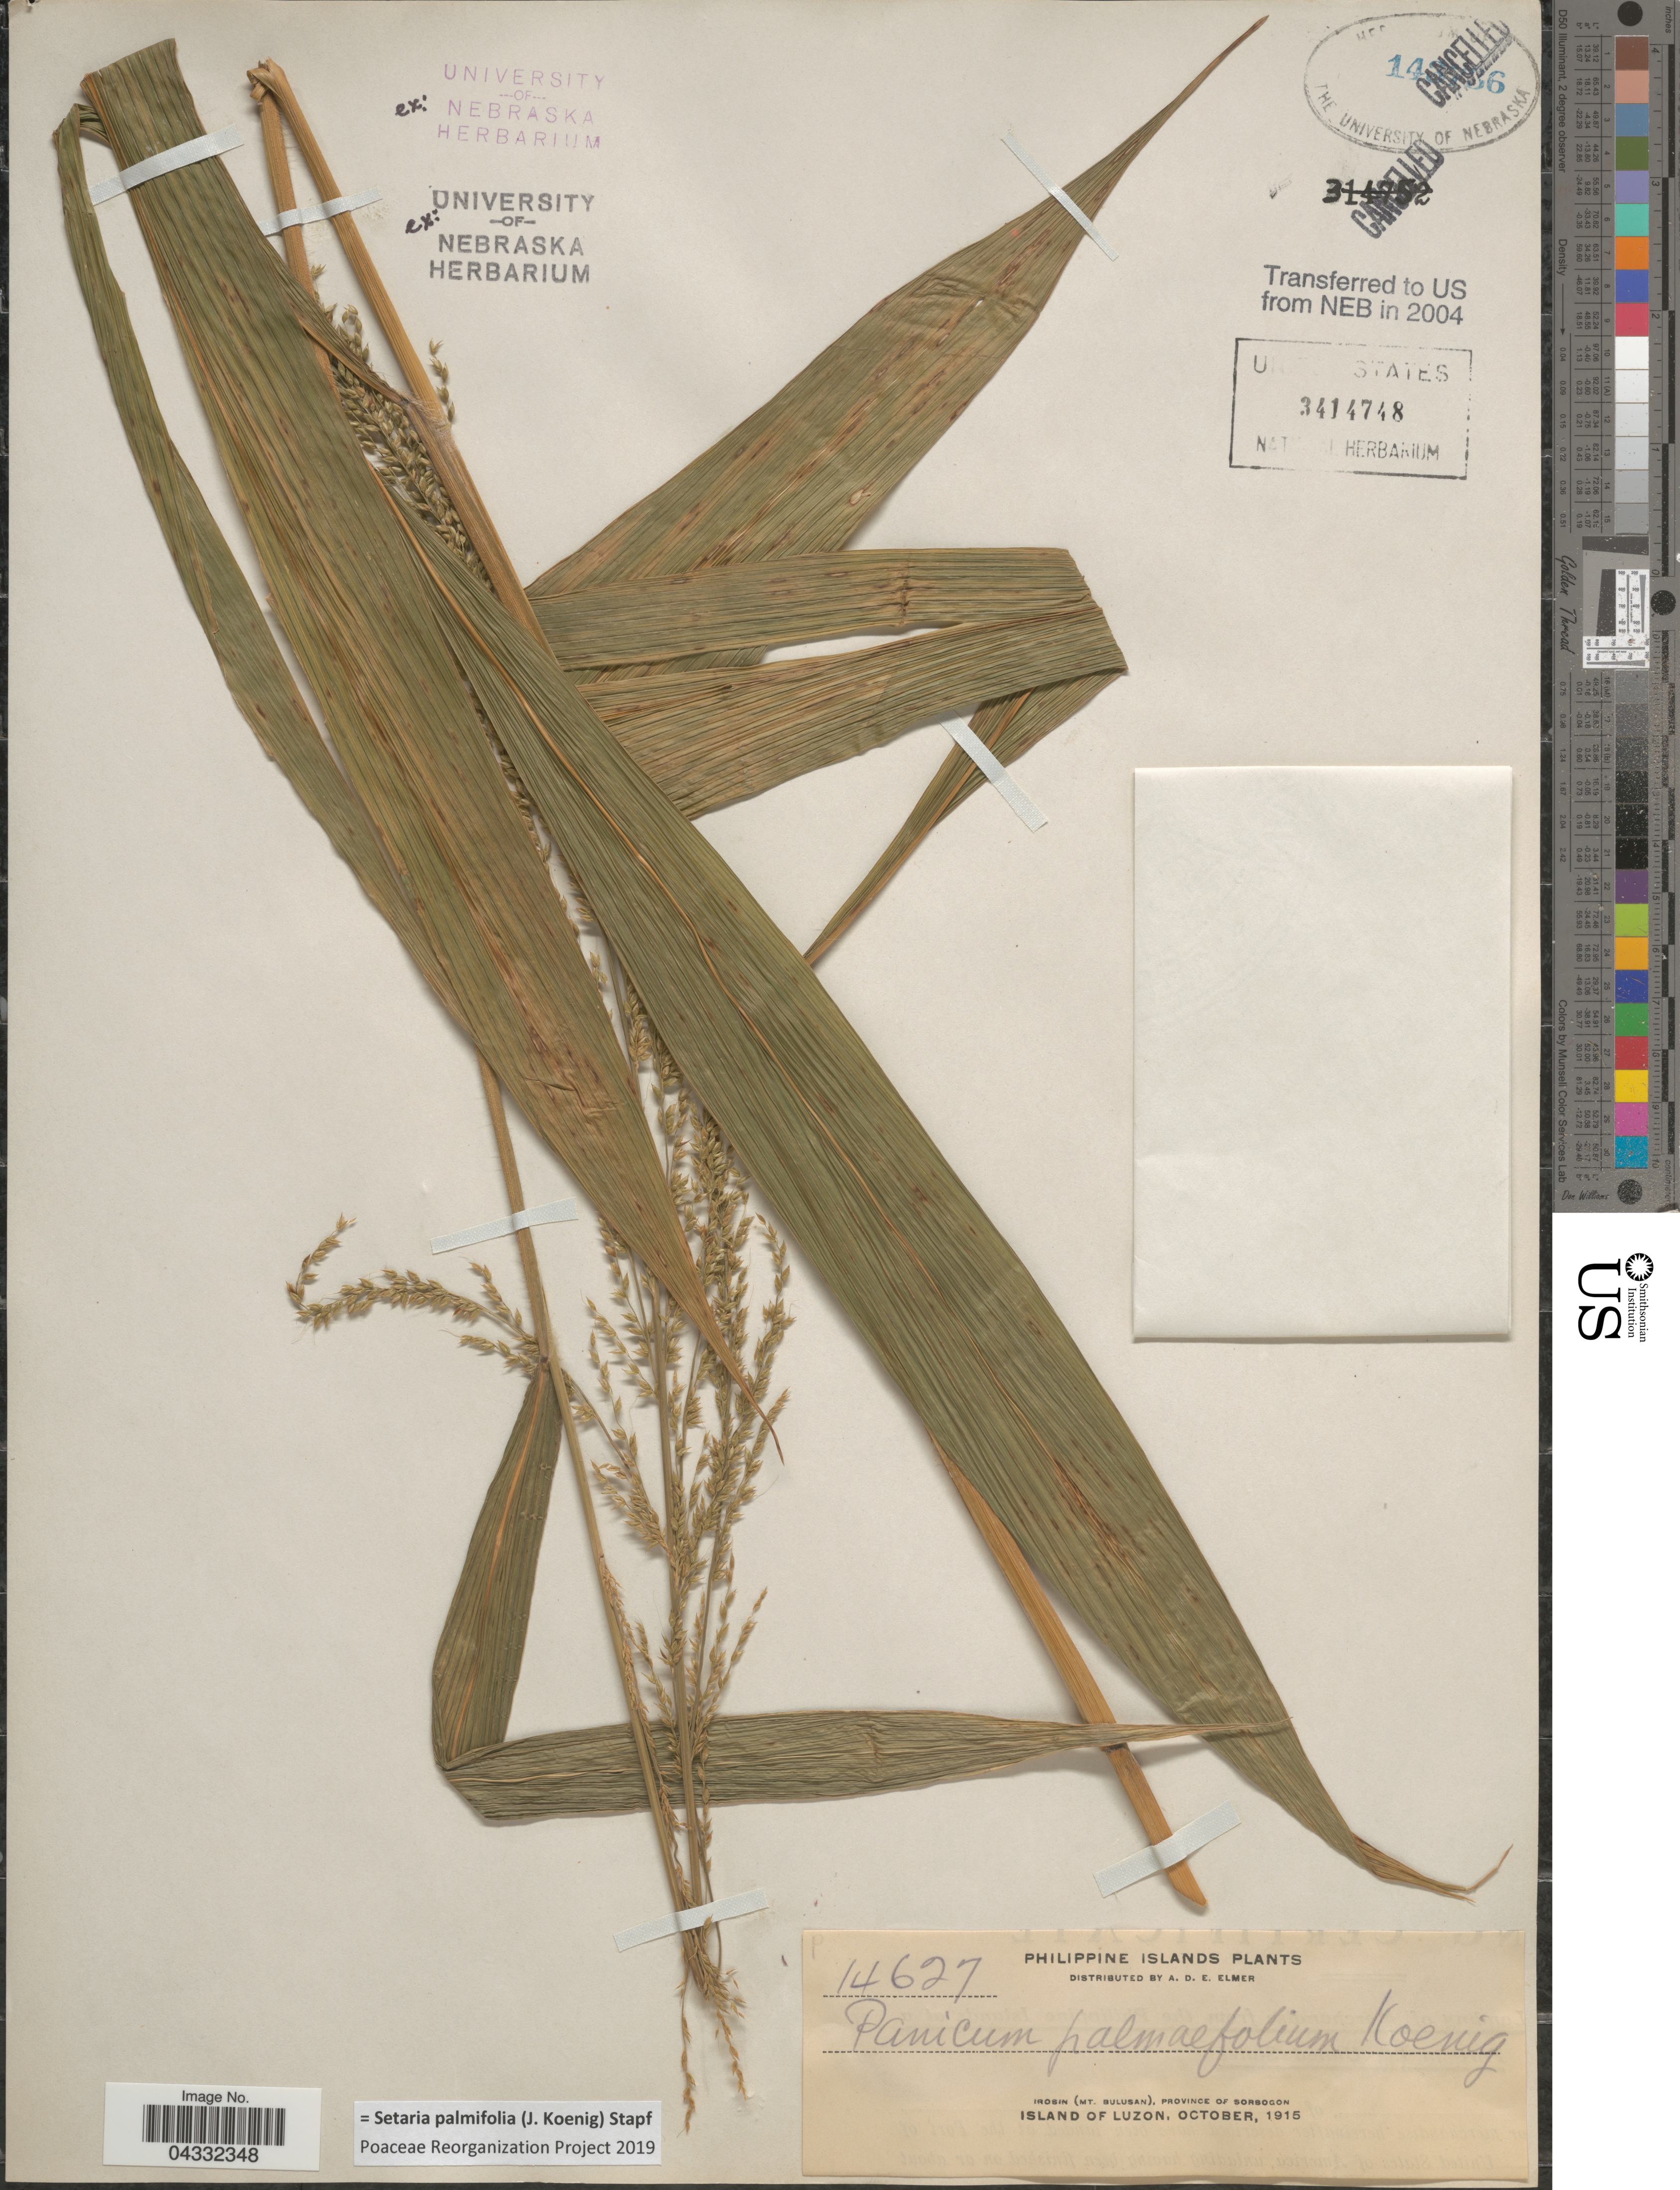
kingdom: Plantae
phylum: Tracheophyta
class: Liliopsida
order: Poales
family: Poaceae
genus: Setaria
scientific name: Setaria palmifolia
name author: (J. Koenig) Stapf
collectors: A. D. E. Elmer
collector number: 14627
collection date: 1915-10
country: Philippines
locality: Philippine Islands. Irosin (Mt. Bulusan), Province of Sorsogon. Island of Luzon.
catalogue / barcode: US 3414748